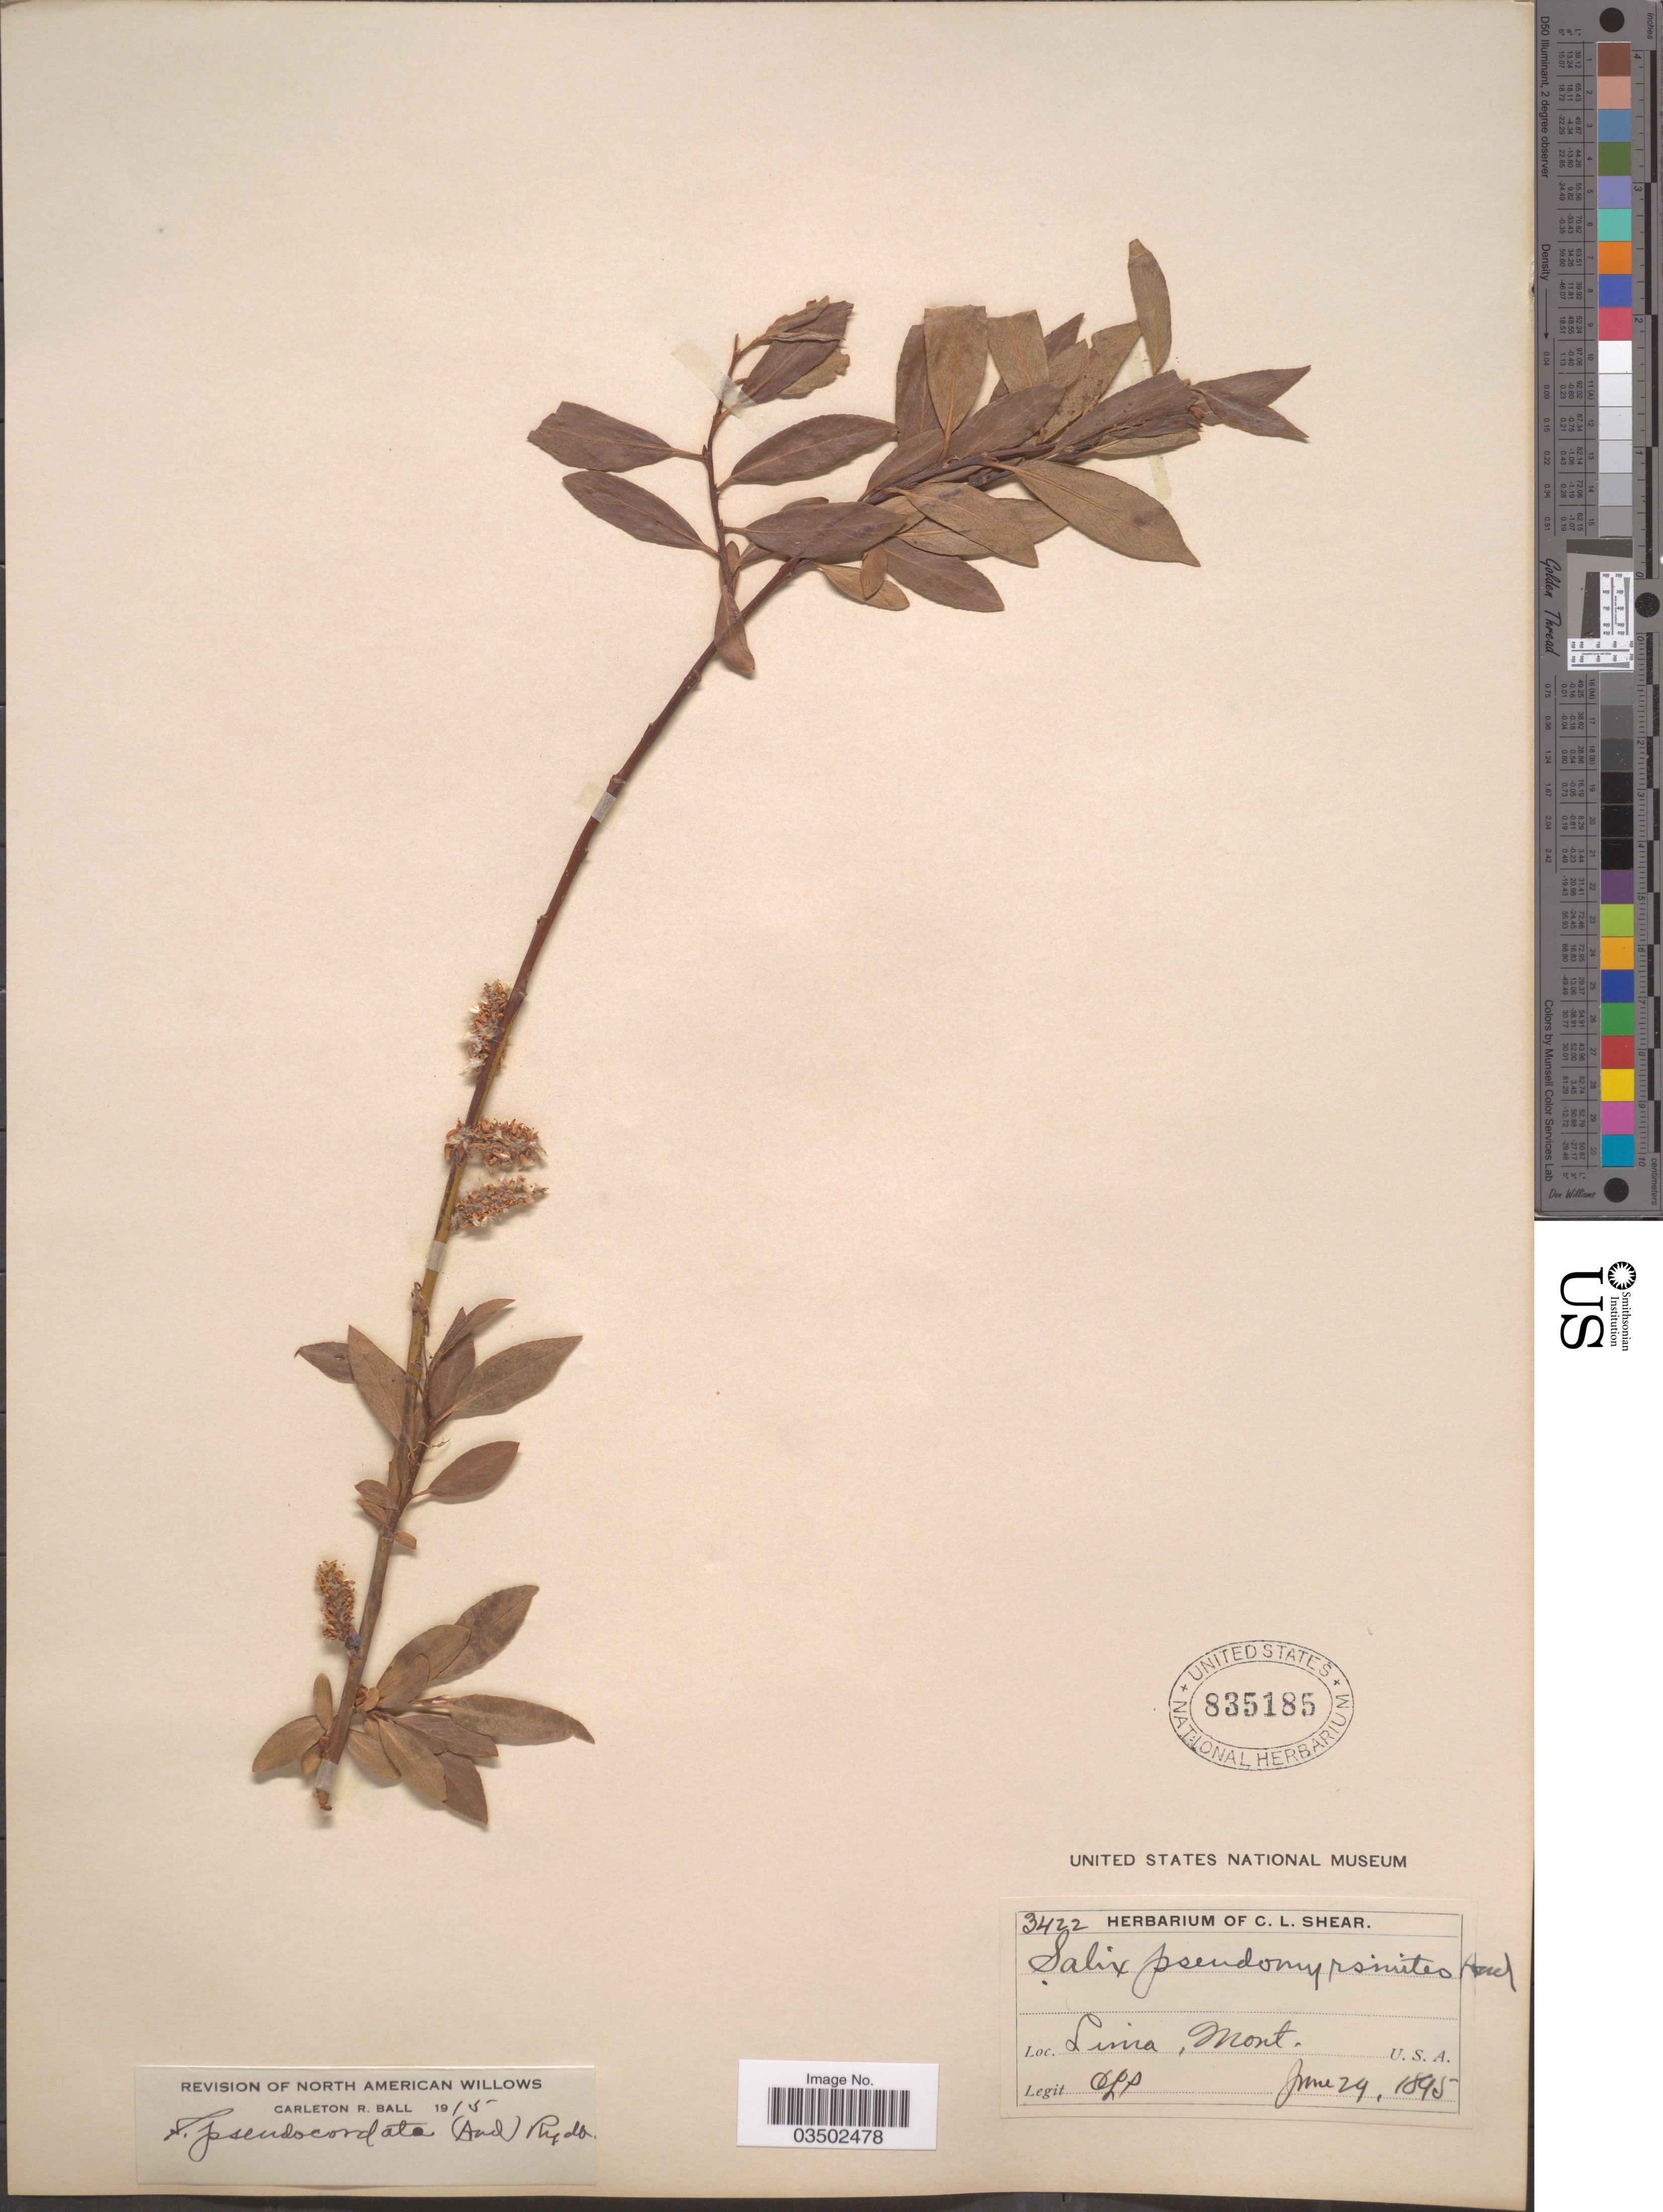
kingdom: Plantae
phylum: Tracheophyta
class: Magnoliopsida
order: Malpighiales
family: Salicaceae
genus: Salix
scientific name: Salix pseudocordata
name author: (Andersson) Andersson ex Rydb.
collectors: C. L. Shear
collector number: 3422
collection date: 1895-06-29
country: United States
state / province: Montana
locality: Lima. U. S. A.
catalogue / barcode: US 835185